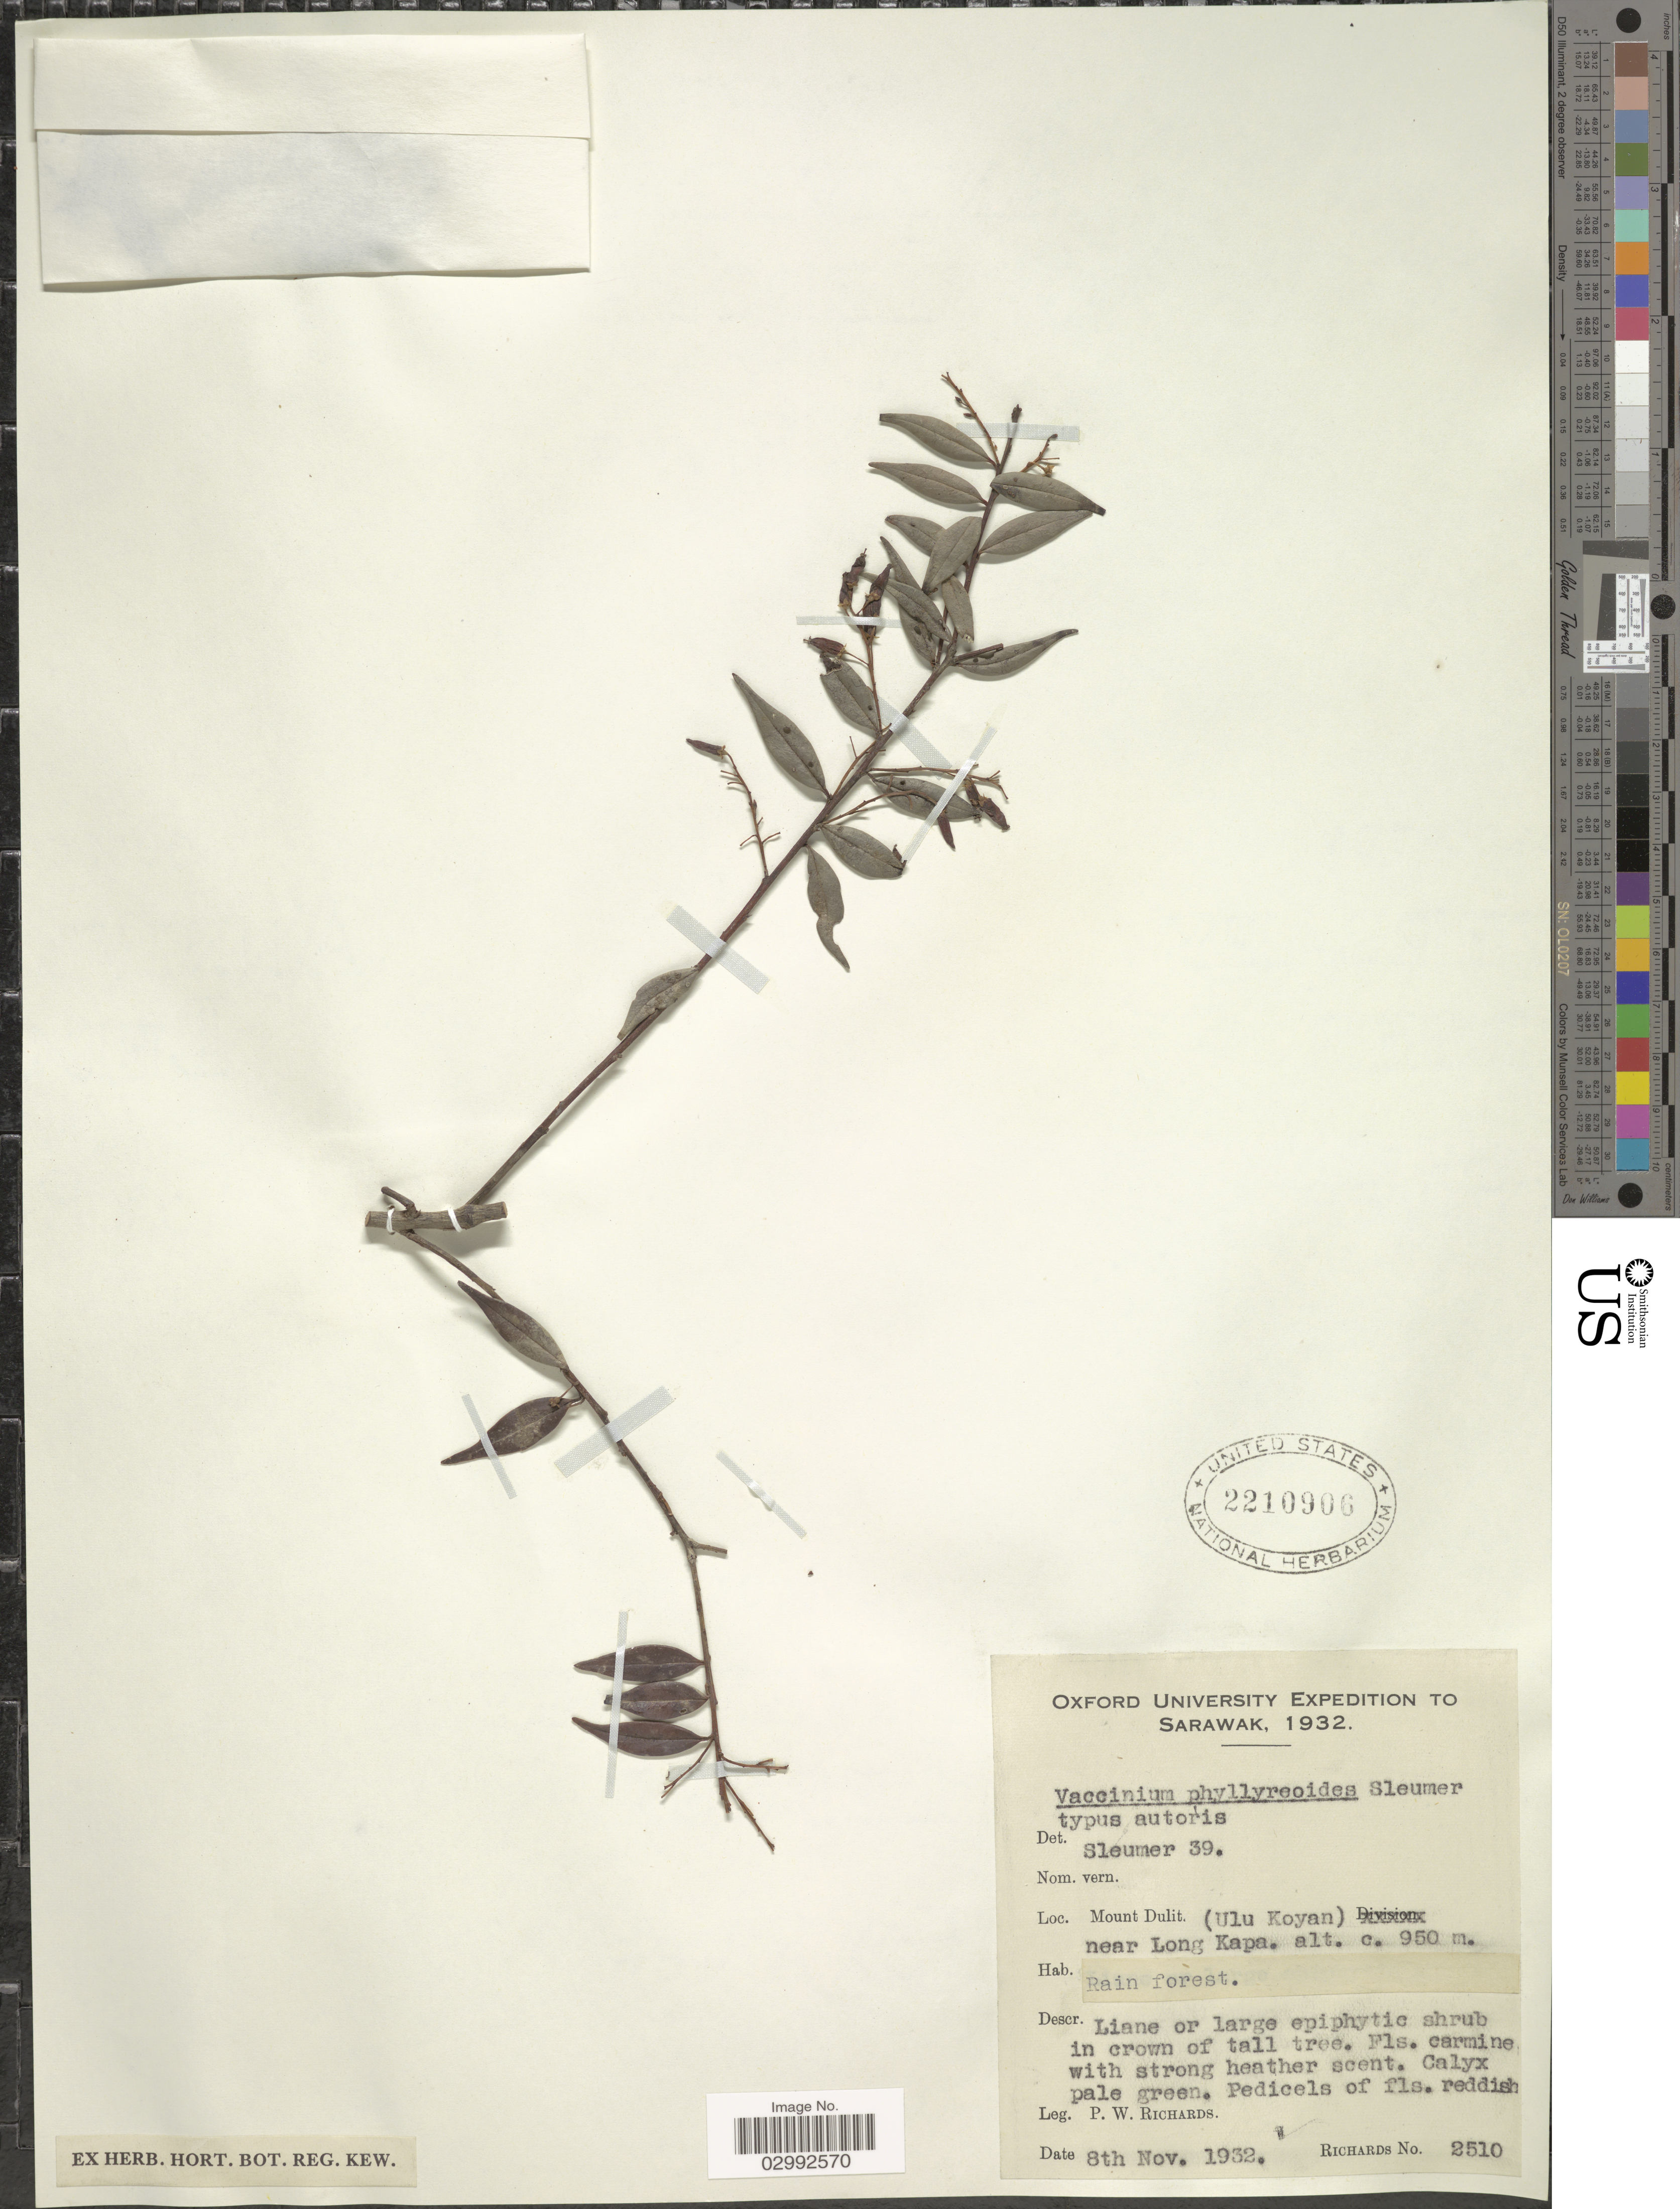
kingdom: Plantae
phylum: Tracheophyta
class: Magnoliopsida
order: Ericales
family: Ericaceae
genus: Vaccinium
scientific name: Vaccinium phillyreoides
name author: Sleumer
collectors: P. Richards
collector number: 2510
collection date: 1932-11-08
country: Malaysia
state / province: Sarawak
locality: Mount Dulit (Ulu Koyan) near Long Kapa.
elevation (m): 950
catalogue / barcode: US 2210906